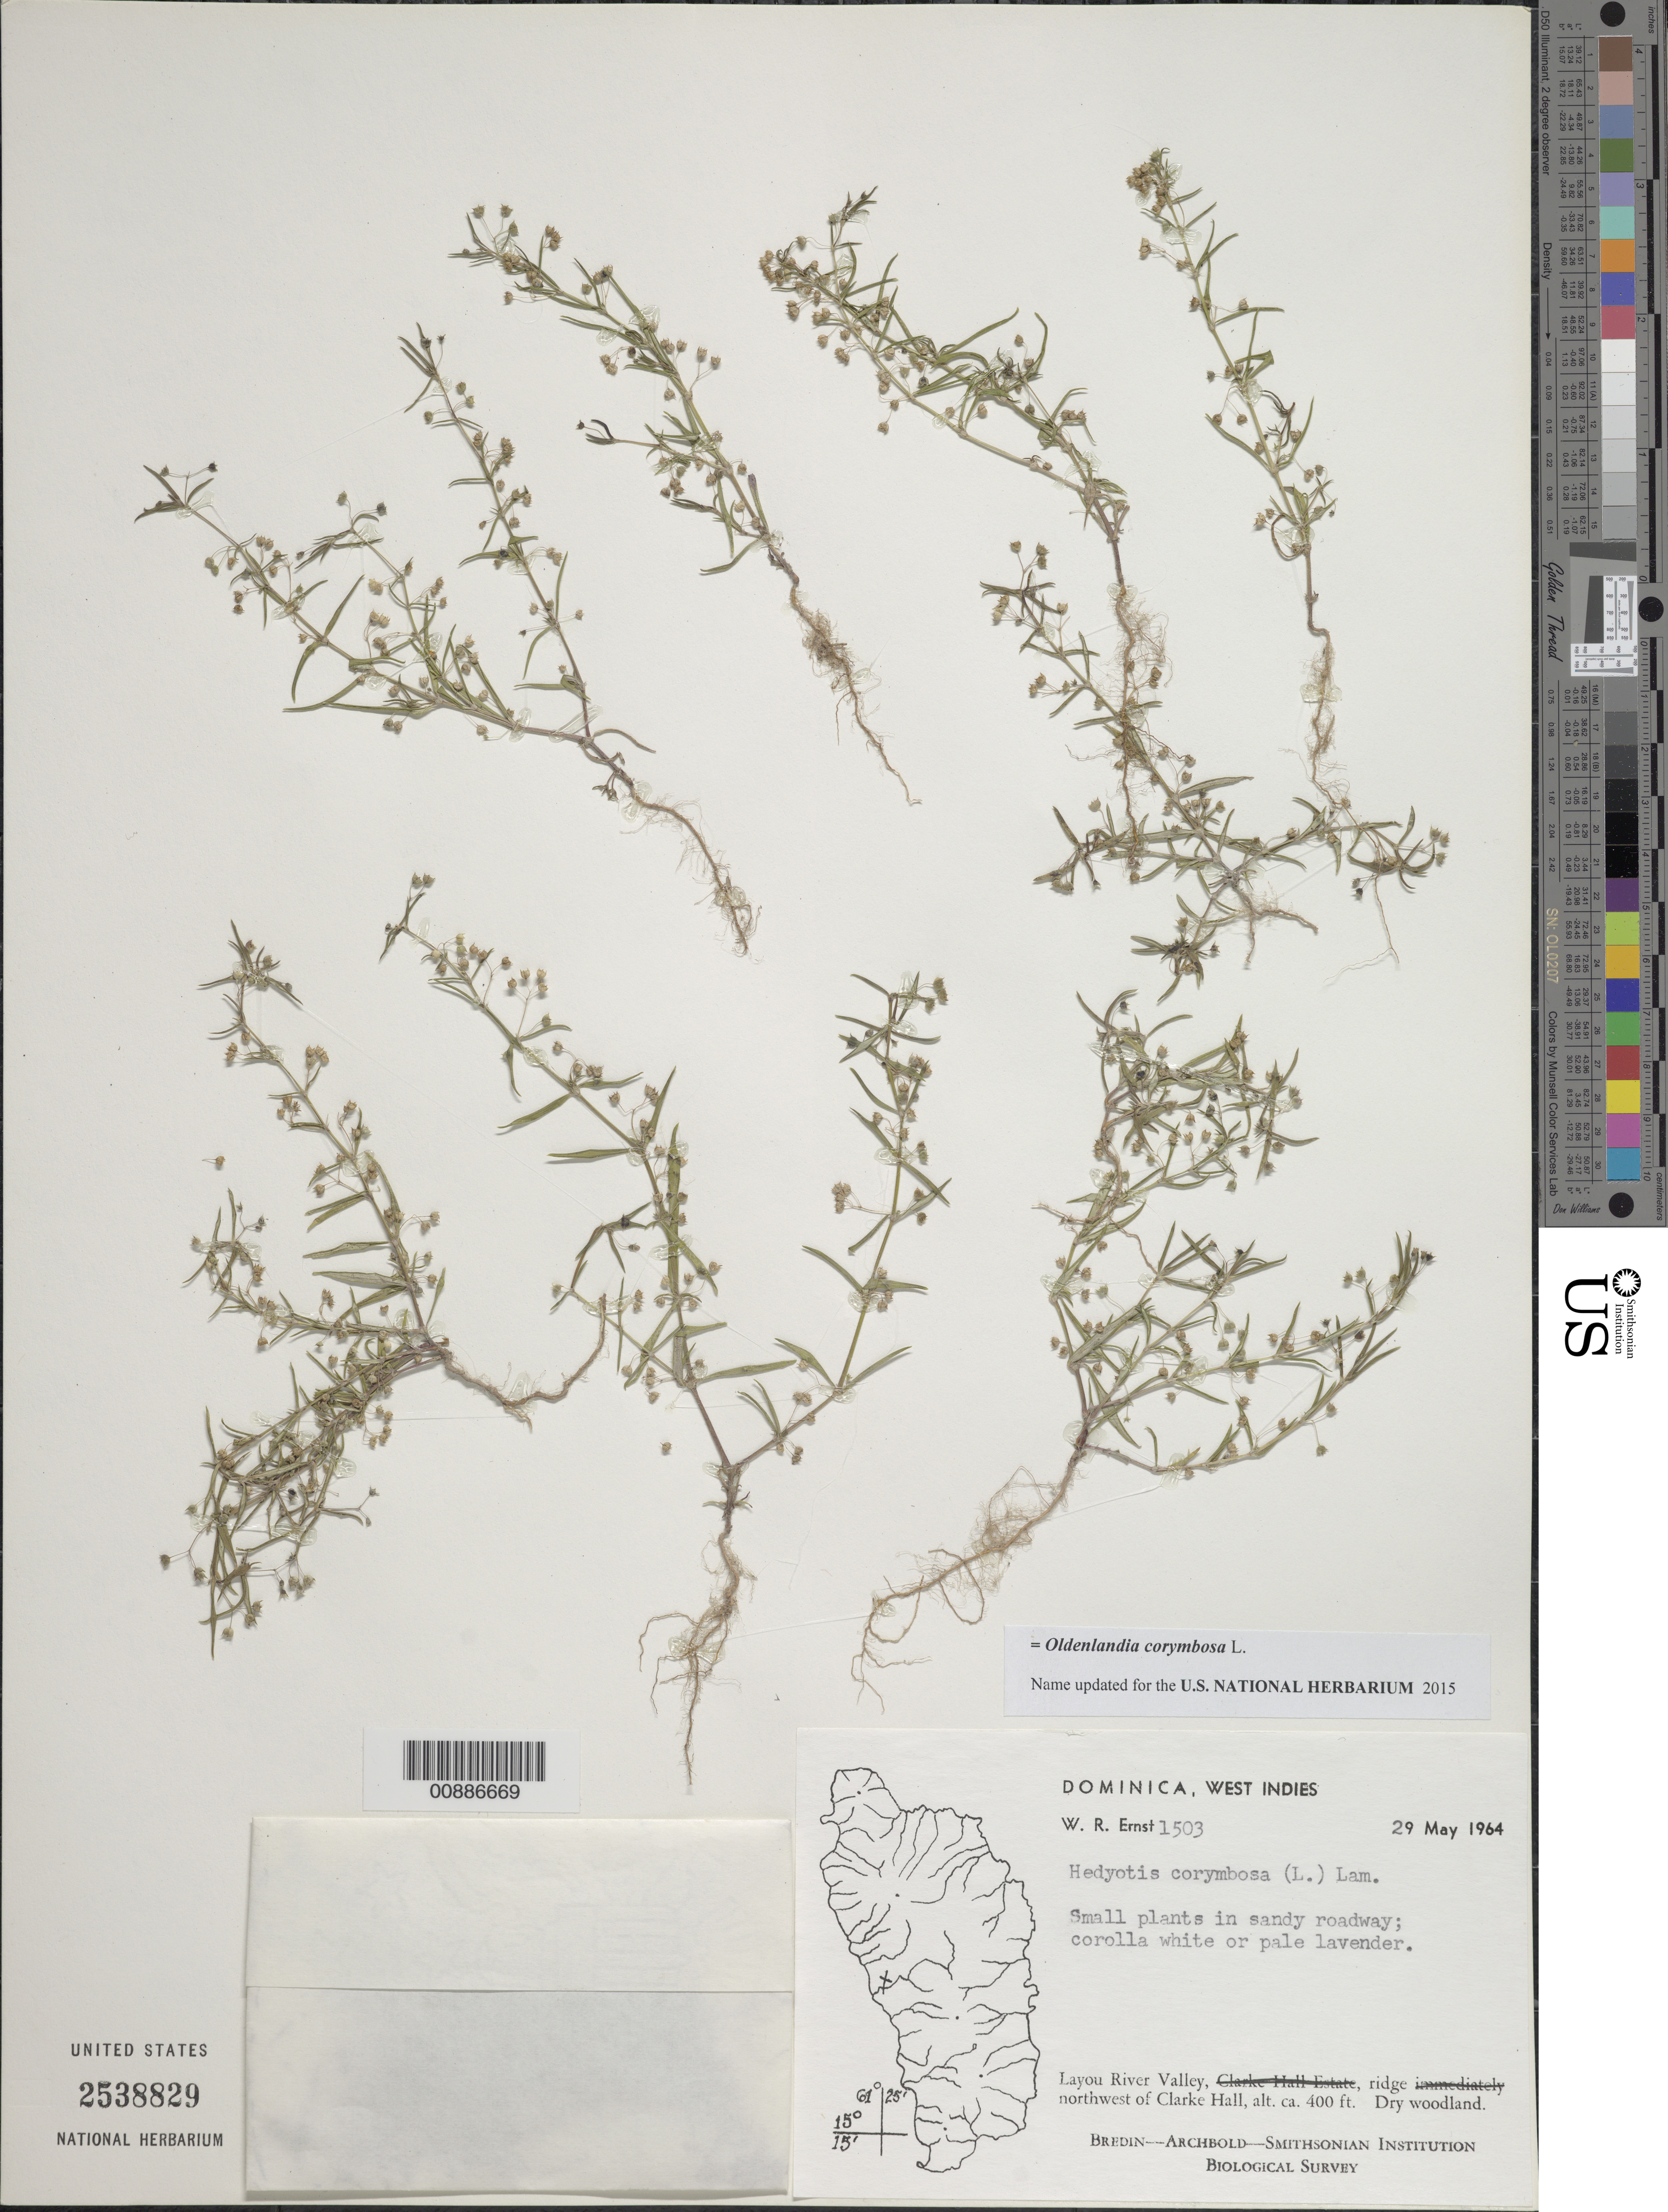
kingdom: Plantae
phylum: Tracheophyta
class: Magnoliopsida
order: Gentianales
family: Rubiaceae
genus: Oldenlandia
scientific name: Oldenlandia corymbosa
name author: L.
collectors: W. R. Ernst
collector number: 1503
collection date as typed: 29 May 1964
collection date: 1964-05-29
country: Dominica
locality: Layou River Valley, ridge northwest of Clarke Hall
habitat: Dry woodland. In sandy roadway.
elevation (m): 122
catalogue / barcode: US 2538829